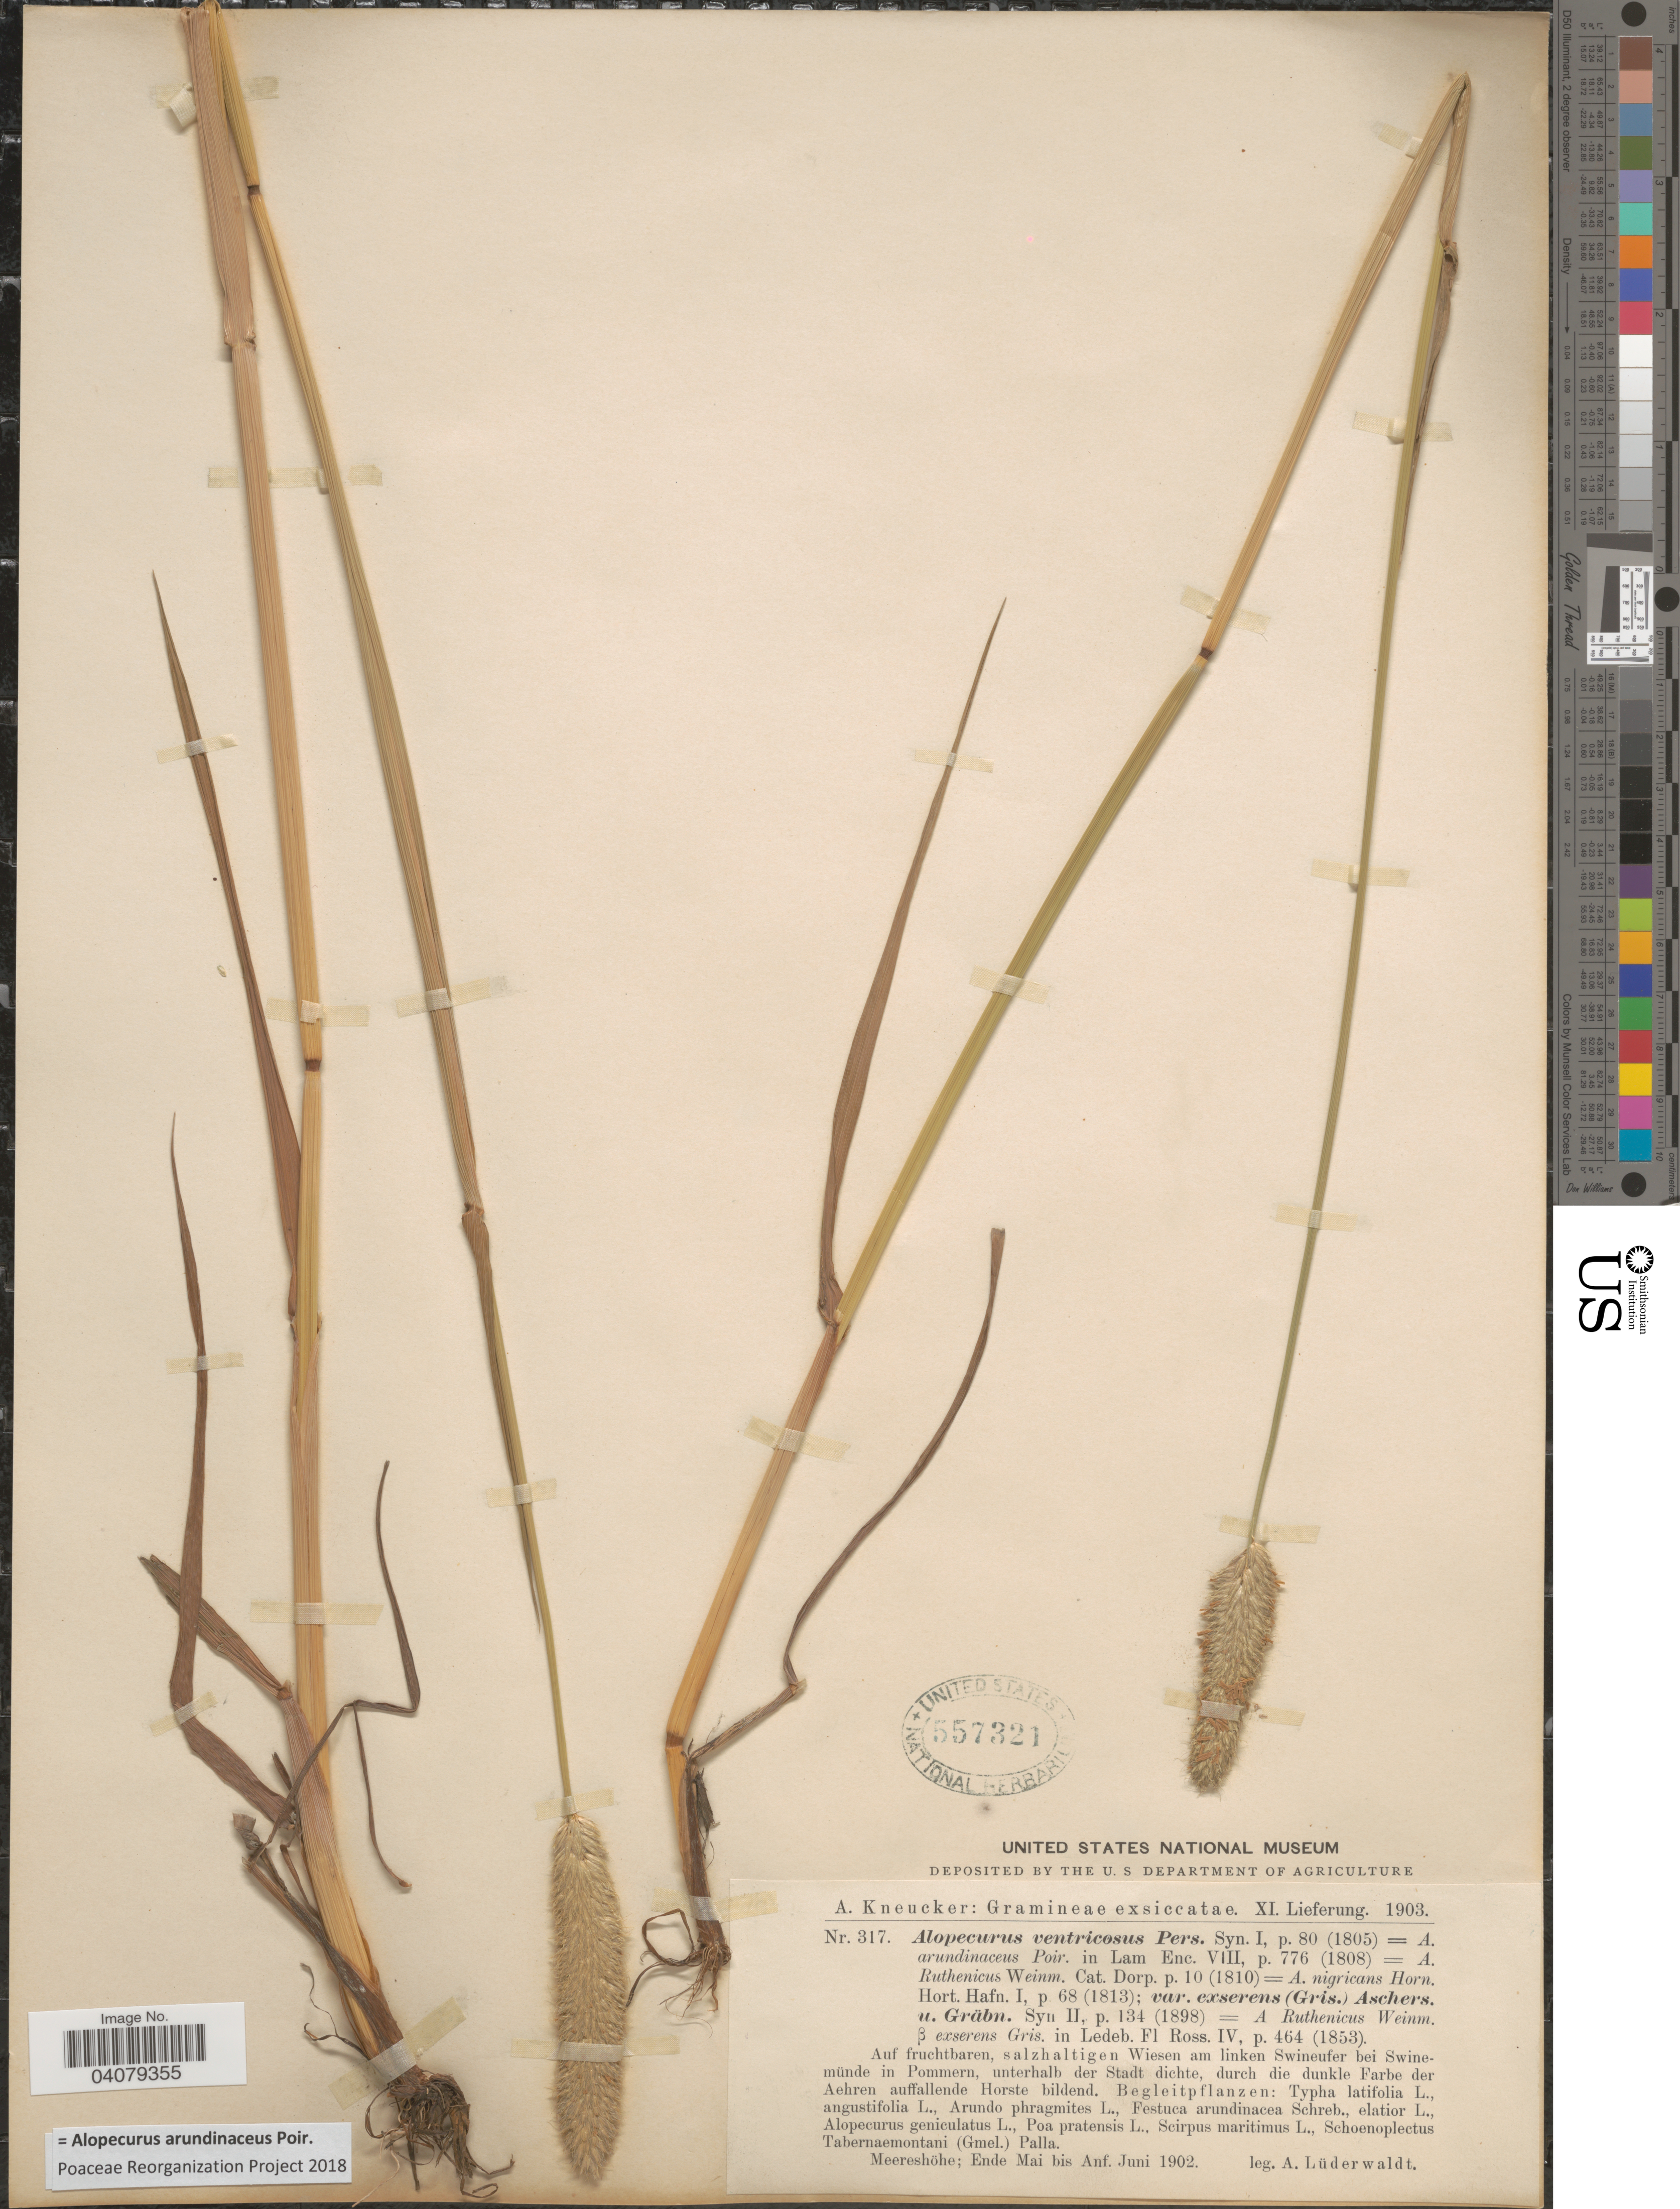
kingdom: Plantae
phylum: Tracheophyta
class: Liliopsida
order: Poales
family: Poaceae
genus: Alopecurus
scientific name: Alopecurus arundinaceus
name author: Poir.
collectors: A. Lüderwaldt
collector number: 317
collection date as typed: Ende Mai bis Anf. Juni 1902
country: Germany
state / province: Mecklenburg-Vorpommern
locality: Auf fruchtbaren, salzhaltigen Wiesen am linken Swineufer bei Swinemünde in Pommern, unterhalb der Stadt dichte, durch die dunkle Farbe der Aehren auffallende Horste bildend.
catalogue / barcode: US 557321